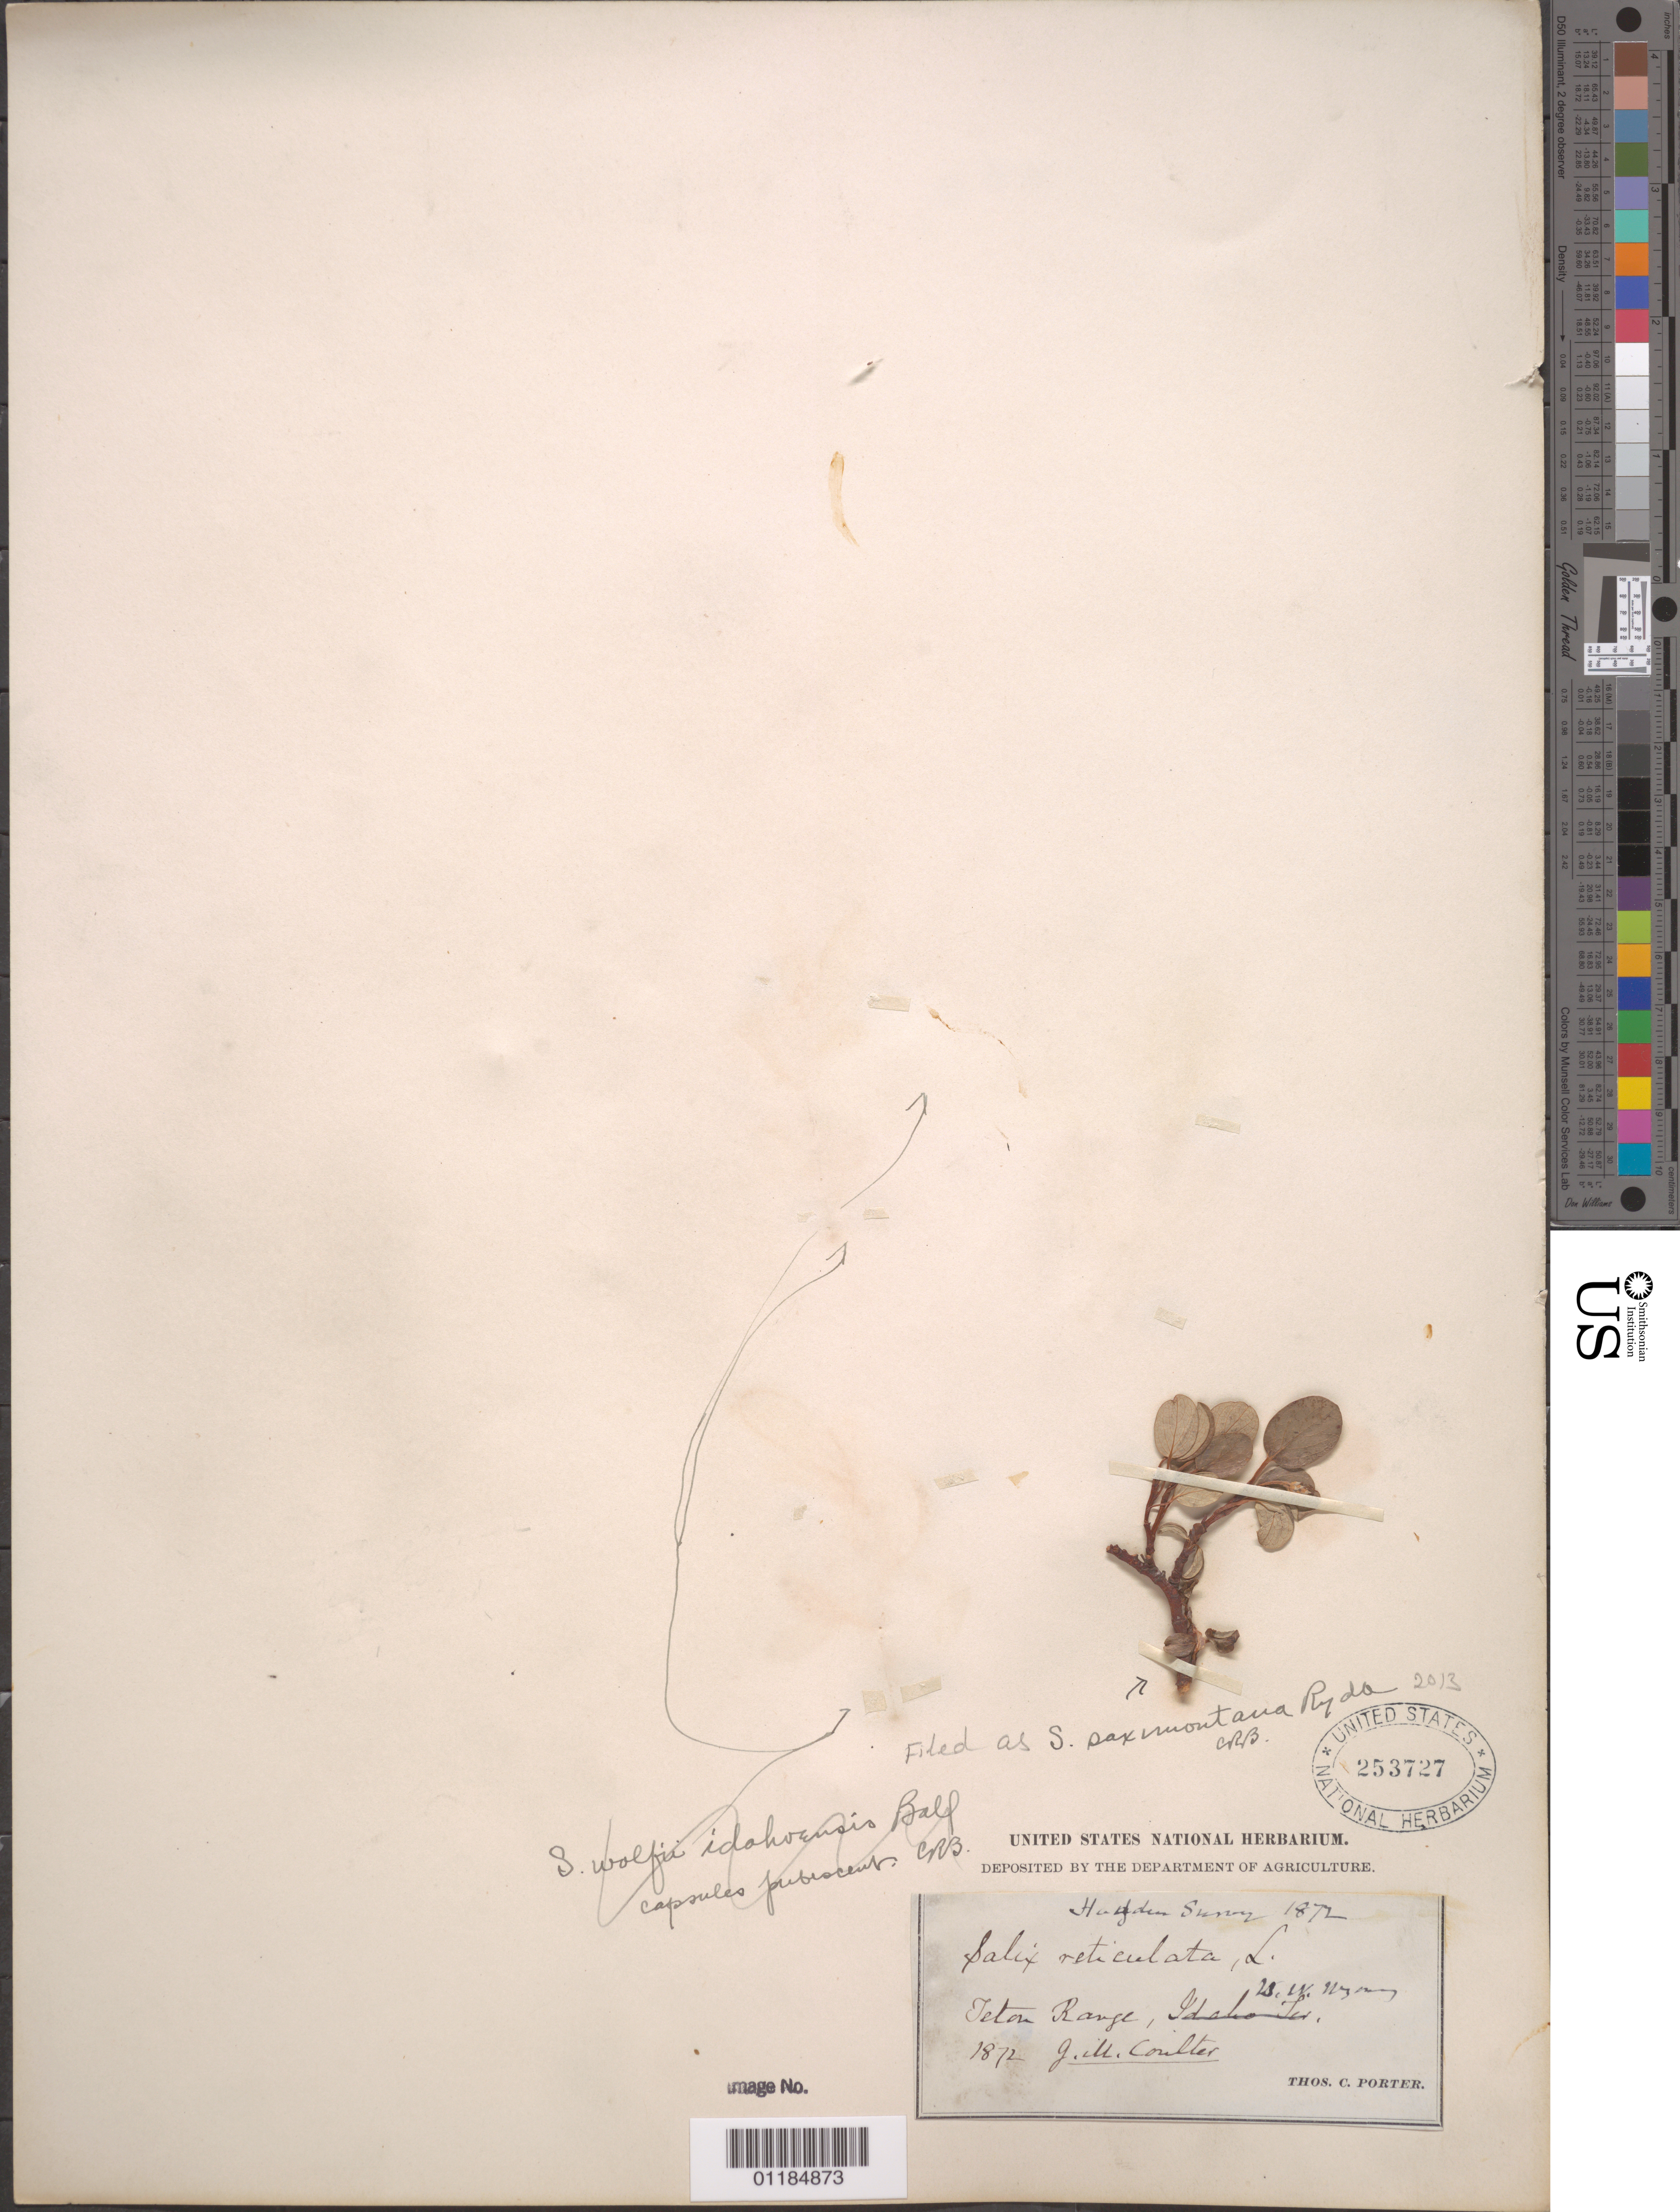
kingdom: Plantae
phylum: Tracheophyta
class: Magnoliopsida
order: Malpighiales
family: Salicaceae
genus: Salix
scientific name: Salix saximontana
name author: Rydb.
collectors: J. M. Coulter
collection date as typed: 1872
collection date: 1872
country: United States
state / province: Wyoming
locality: Teton Range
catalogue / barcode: US 253727